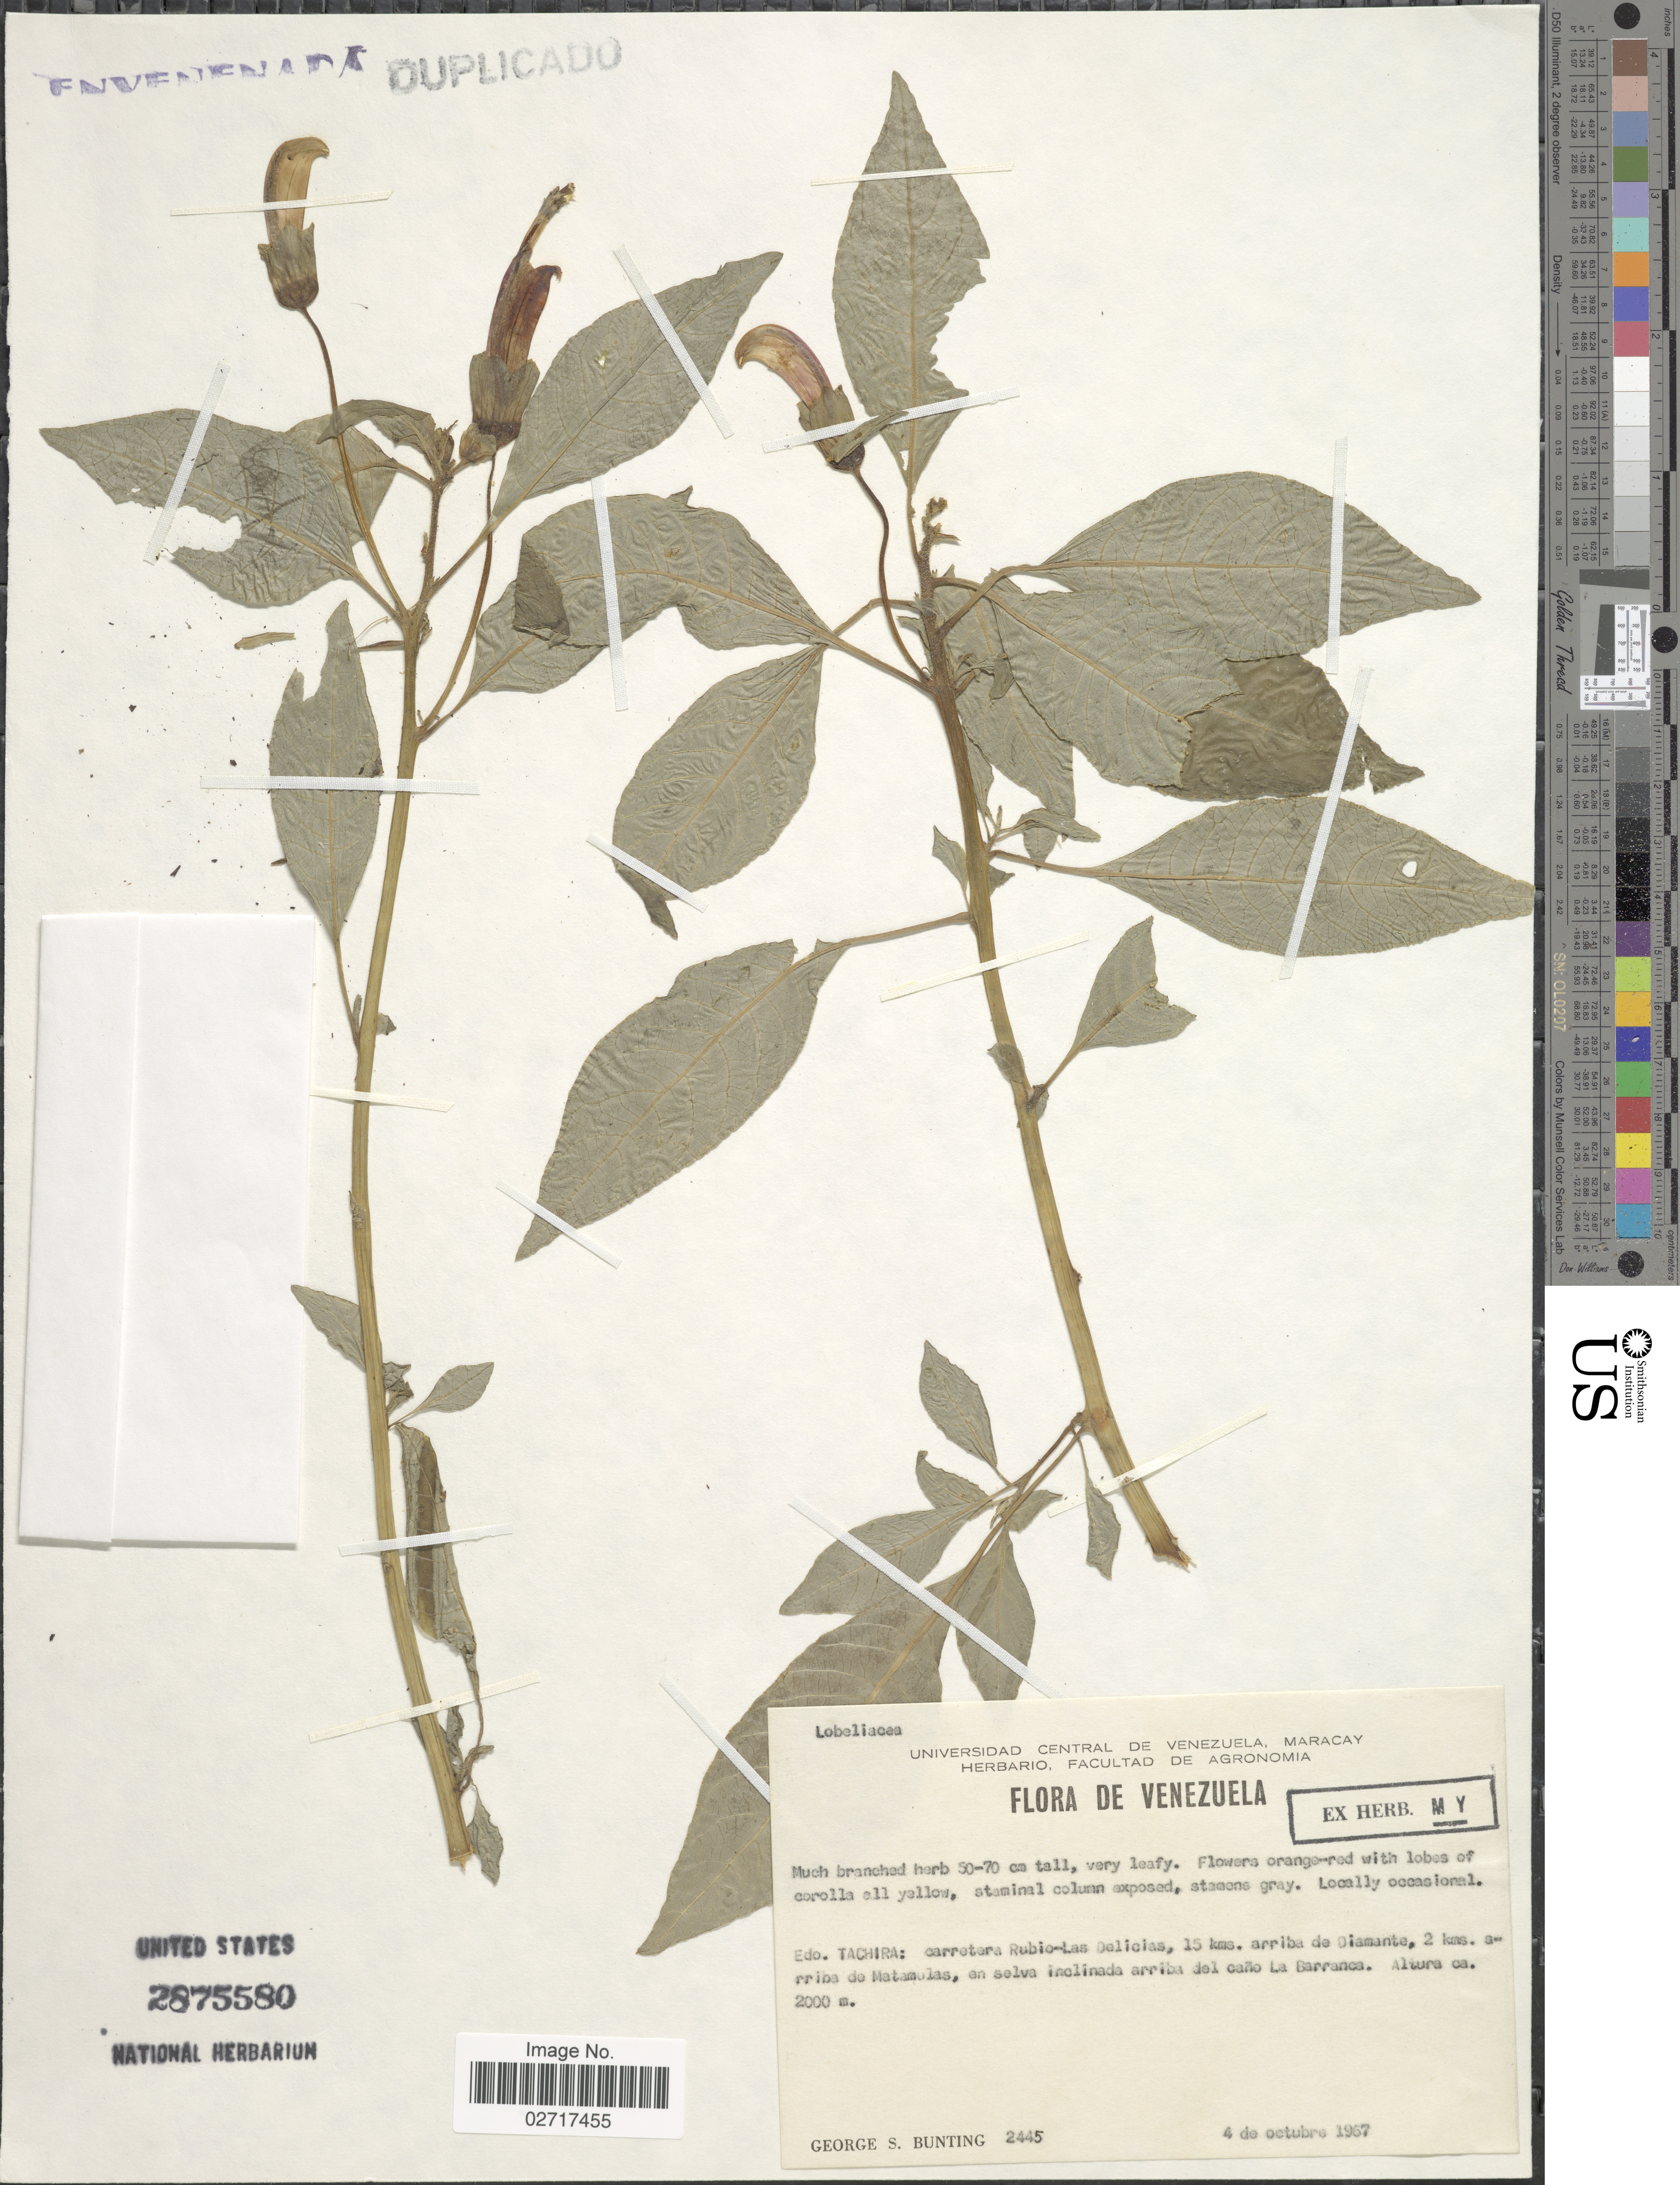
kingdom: Plantae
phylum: Tracheophyta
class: Magnoliopsida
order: Asterales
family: Campanulaceae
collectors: G. S. Bunting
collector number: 2445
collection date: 1967-10-04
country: Venezuela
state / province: Tachira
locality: Carretera Rubio-Las Delicias, 15 kms. arriba de Diamante, 2 kms. arriba de Matamulas, en selva arriba del cano La Barranca.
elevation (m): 2000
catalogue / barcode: US 2875580